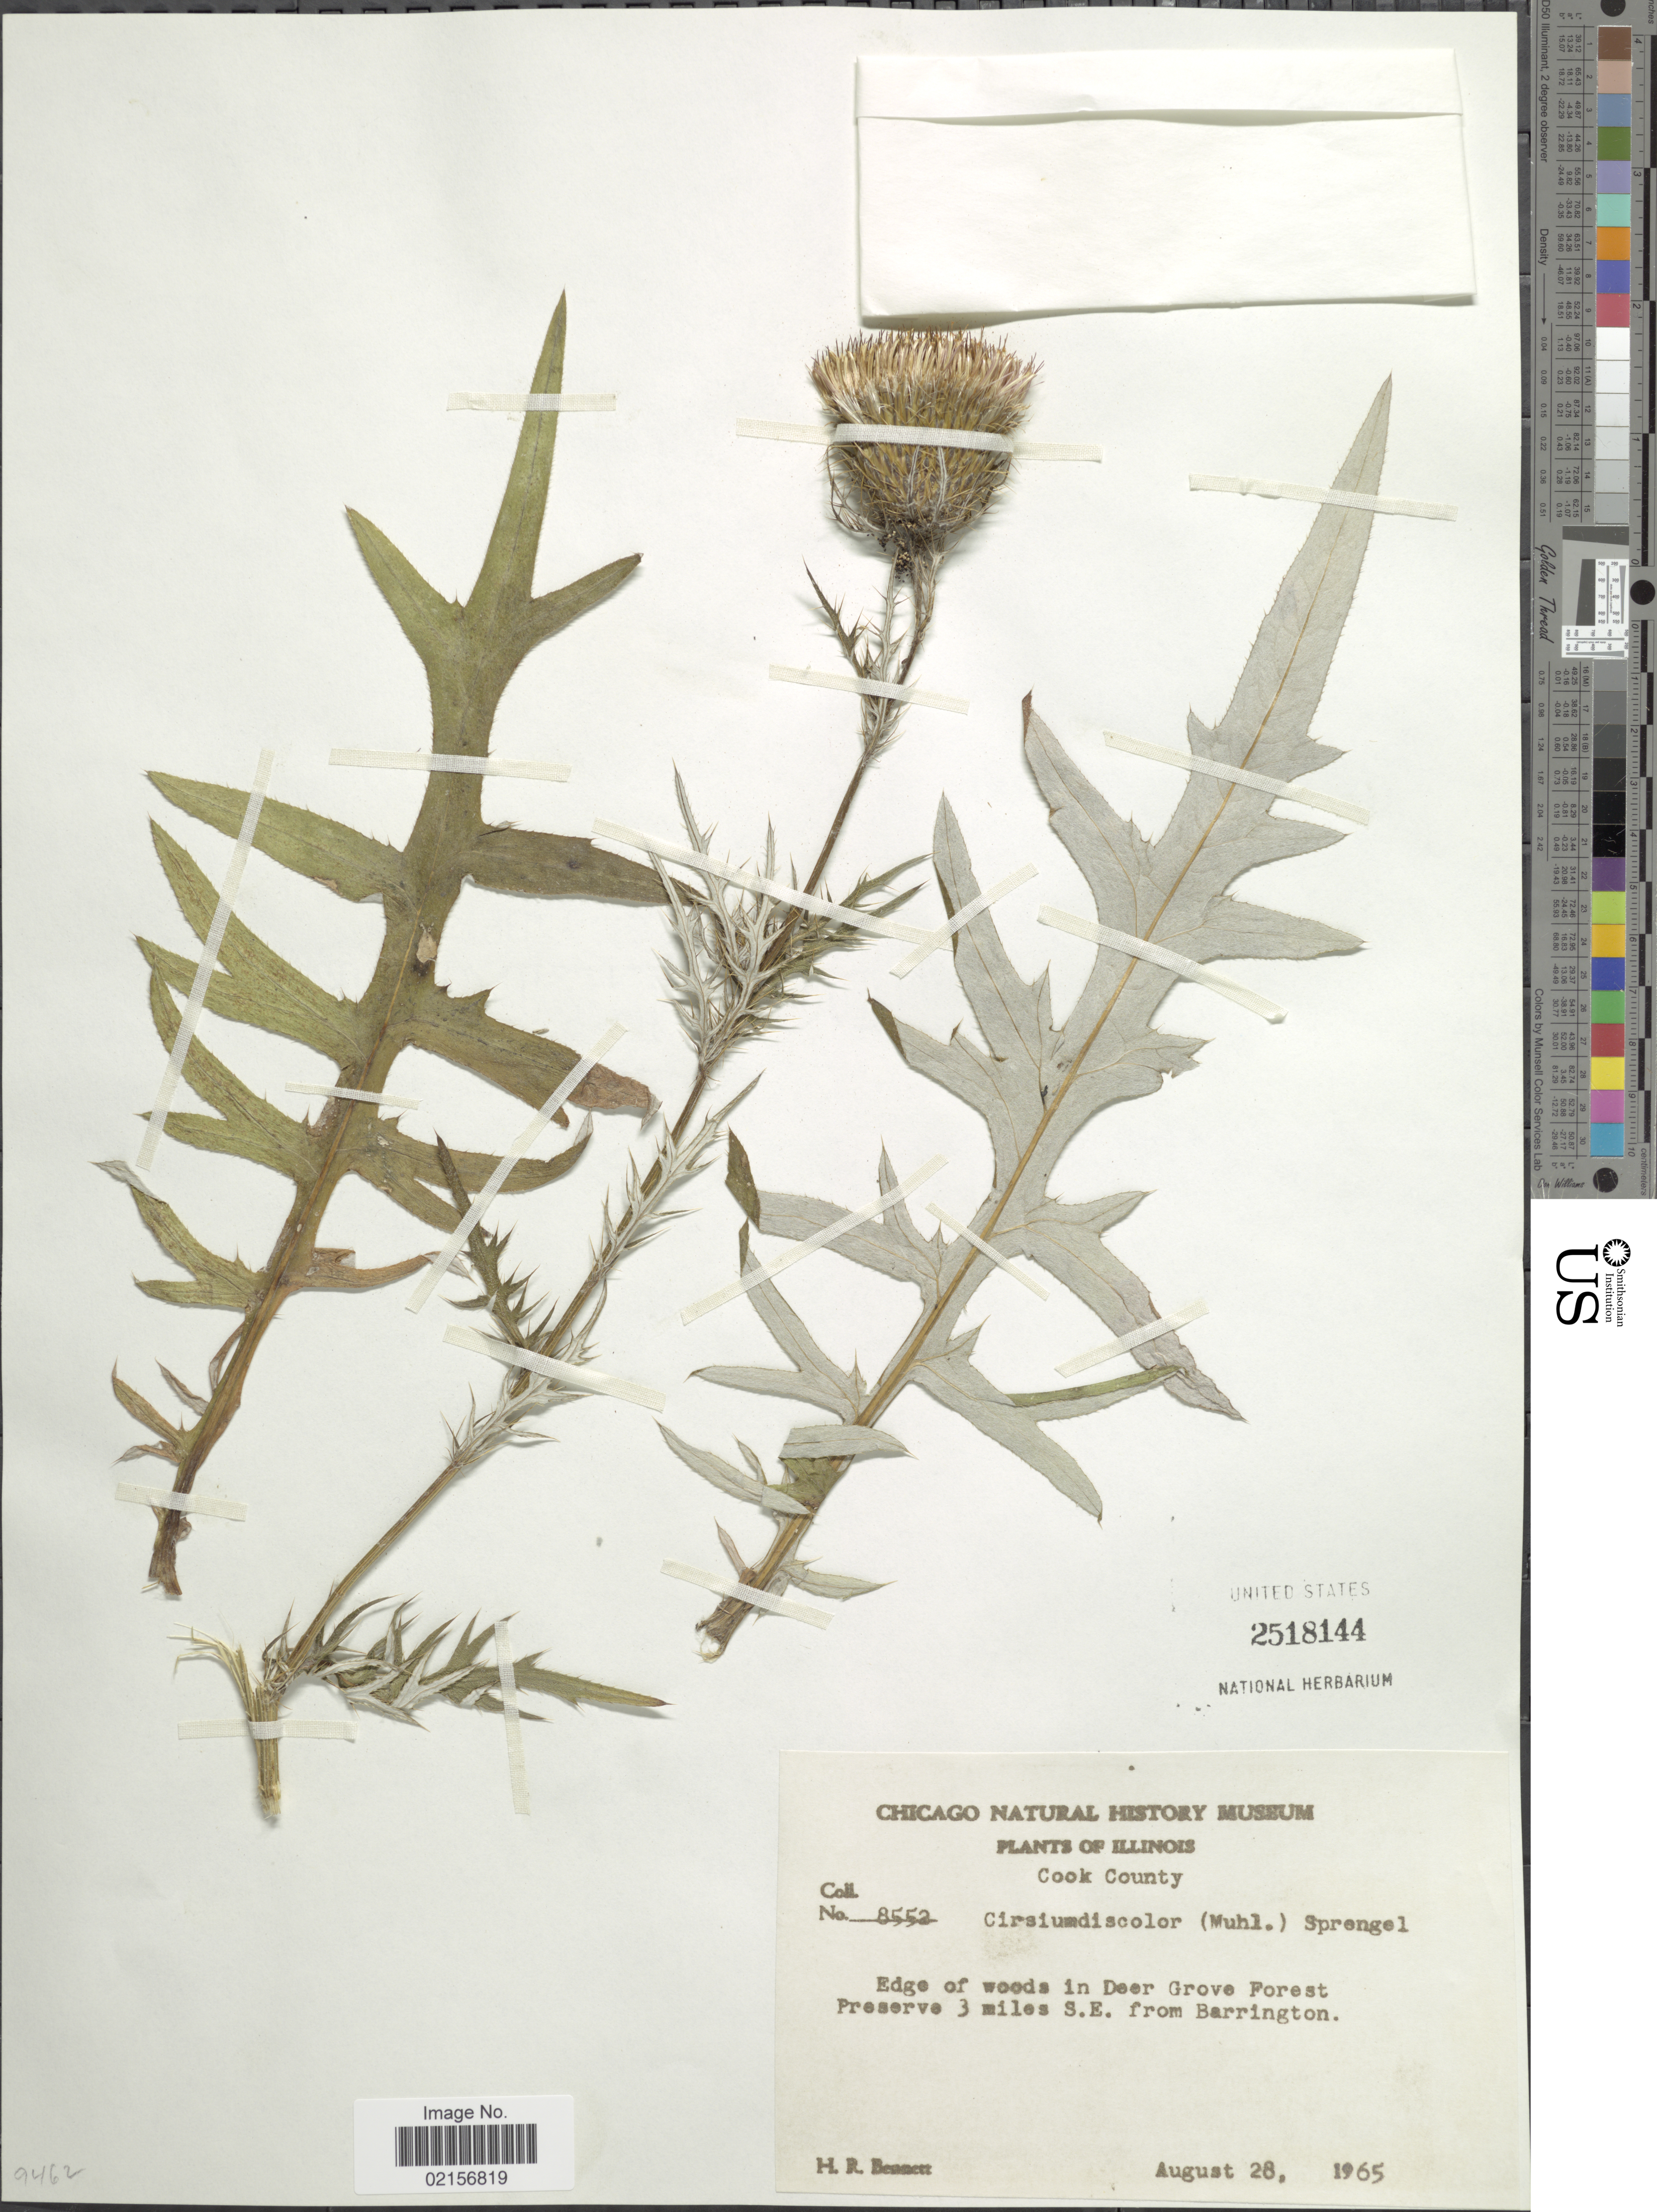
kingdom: Plantae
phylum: Tracheophyta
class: Magnoliopsida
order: Asterales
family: Asteraceae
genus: Cirsium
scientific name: Cirsium discolor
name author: (Muhl. ex Willd.) Spreng.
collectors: H. R. Bennett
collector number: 8552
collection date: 1965-08-28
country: United States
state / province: Illinois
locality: Cook County, edge of woods in Deer Grove Forest, Preserve 3 miles S.E. from Barrington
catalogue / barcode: US 2518144